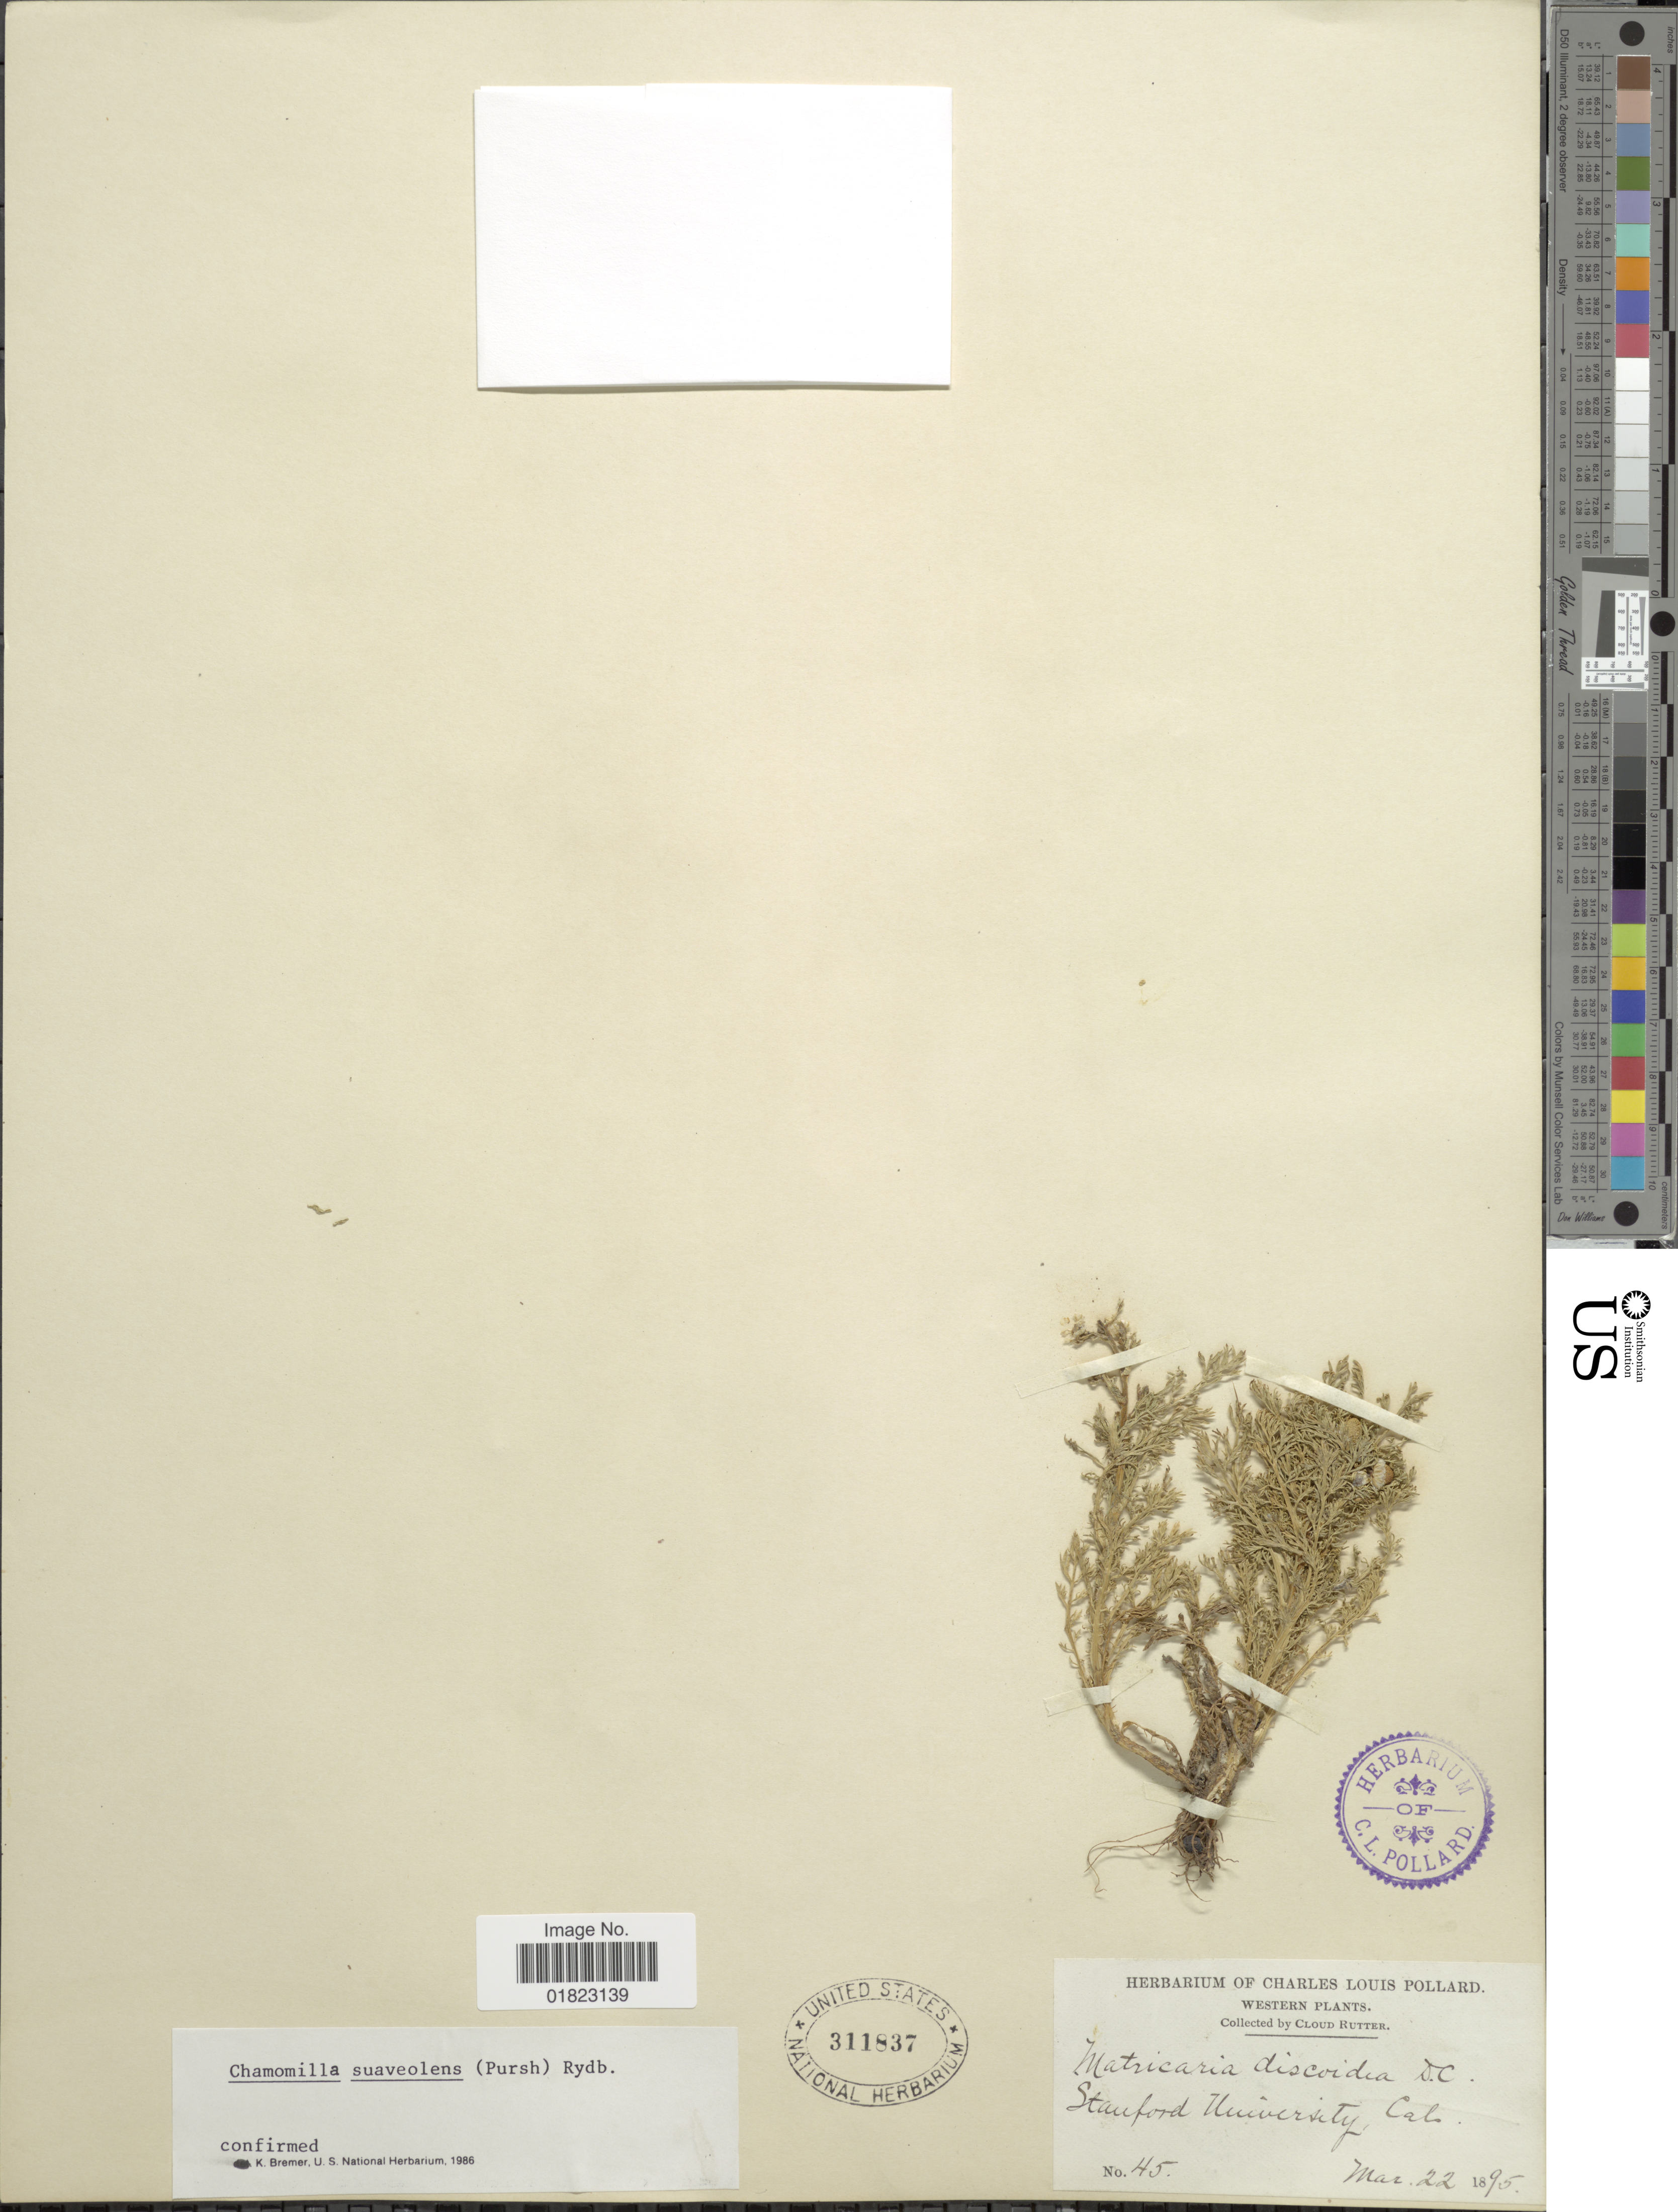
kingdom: Plantae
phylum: Tracheophyta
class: Magnoliopsida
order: Asterales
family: Asteraceae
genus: Matricaria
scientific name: Matricaria matricarioides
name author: (Less.) Porter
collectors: C. Rutter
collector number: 45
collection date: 1895-03-22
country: United States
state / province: California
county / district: Santa Clara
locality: Western, Stanford University, Cal.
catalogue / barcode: US 311837